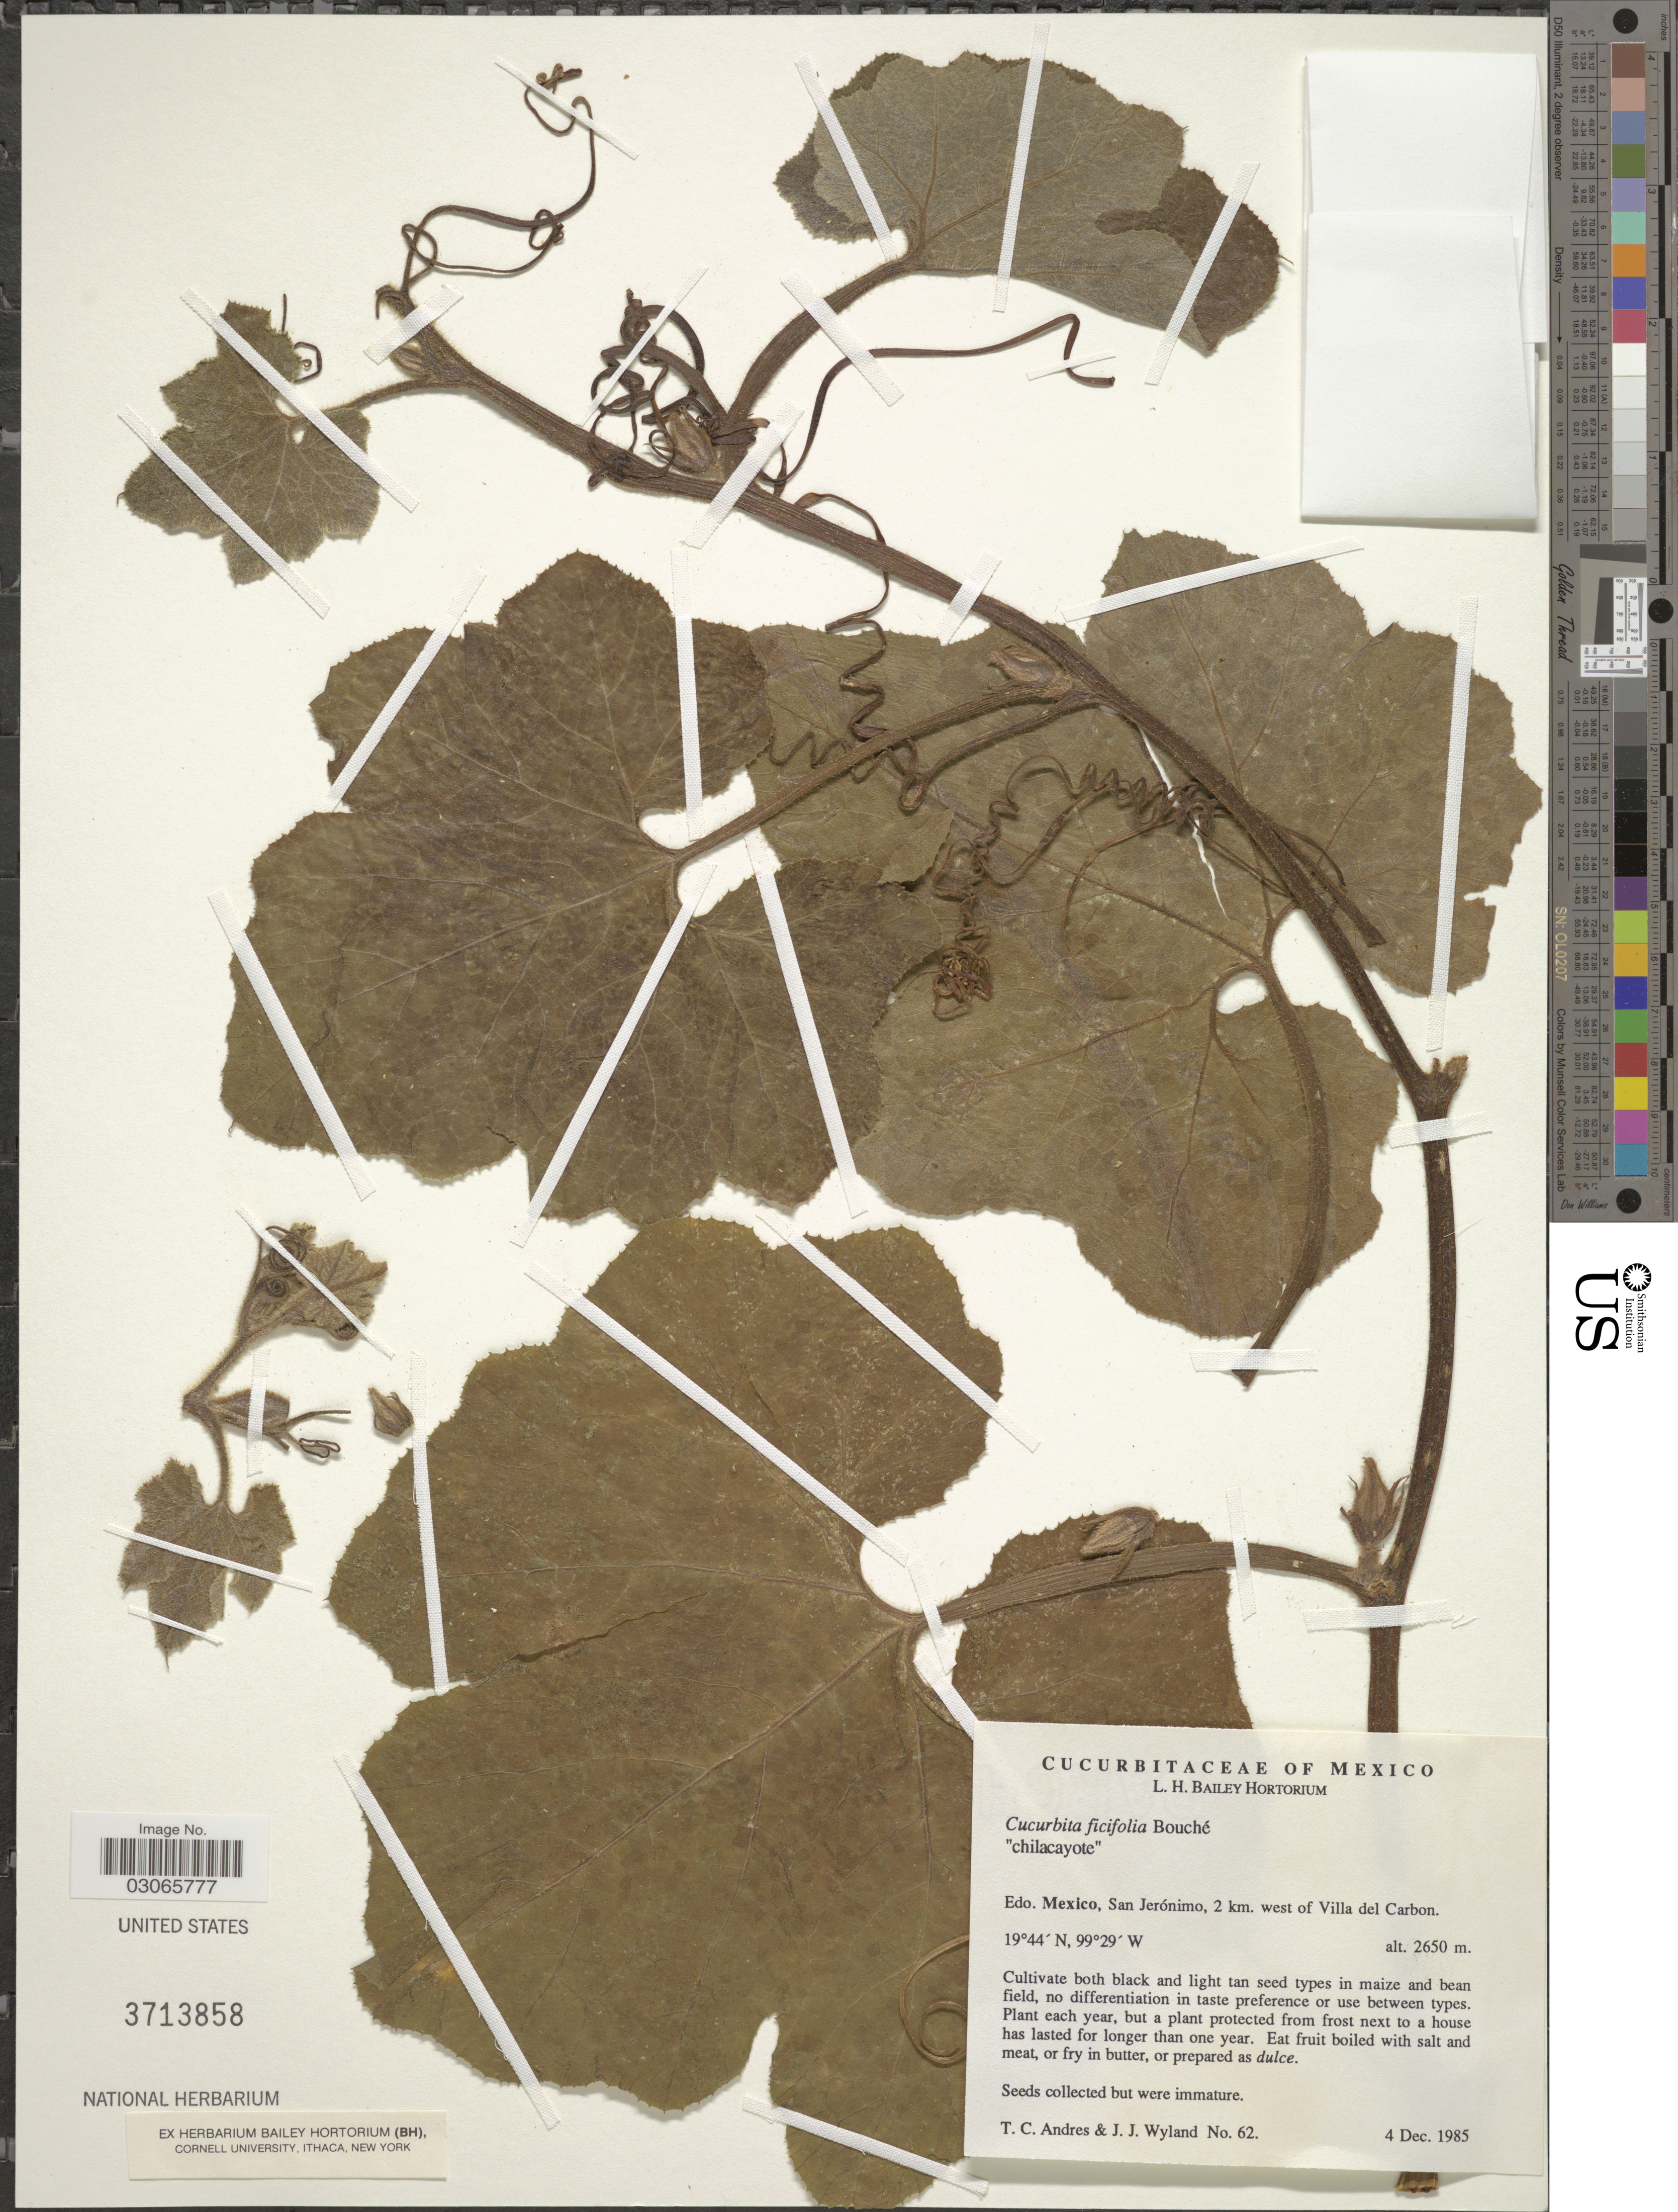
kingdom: Plantae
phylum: Tracheophyta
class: Magnoliopsida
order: Cucurbitales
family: Cucurbitaceae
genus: Cucurbita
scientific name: Cucurbita ficifolia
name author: C.D. Bouché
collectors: T. C. Andres & J. J. Wyland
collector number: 62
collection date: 1985-12-04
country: Mexico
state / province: México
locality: San Jerónimo, 2 km. west of Villa del Carbon.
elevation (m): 2650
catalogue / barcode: US 3713858